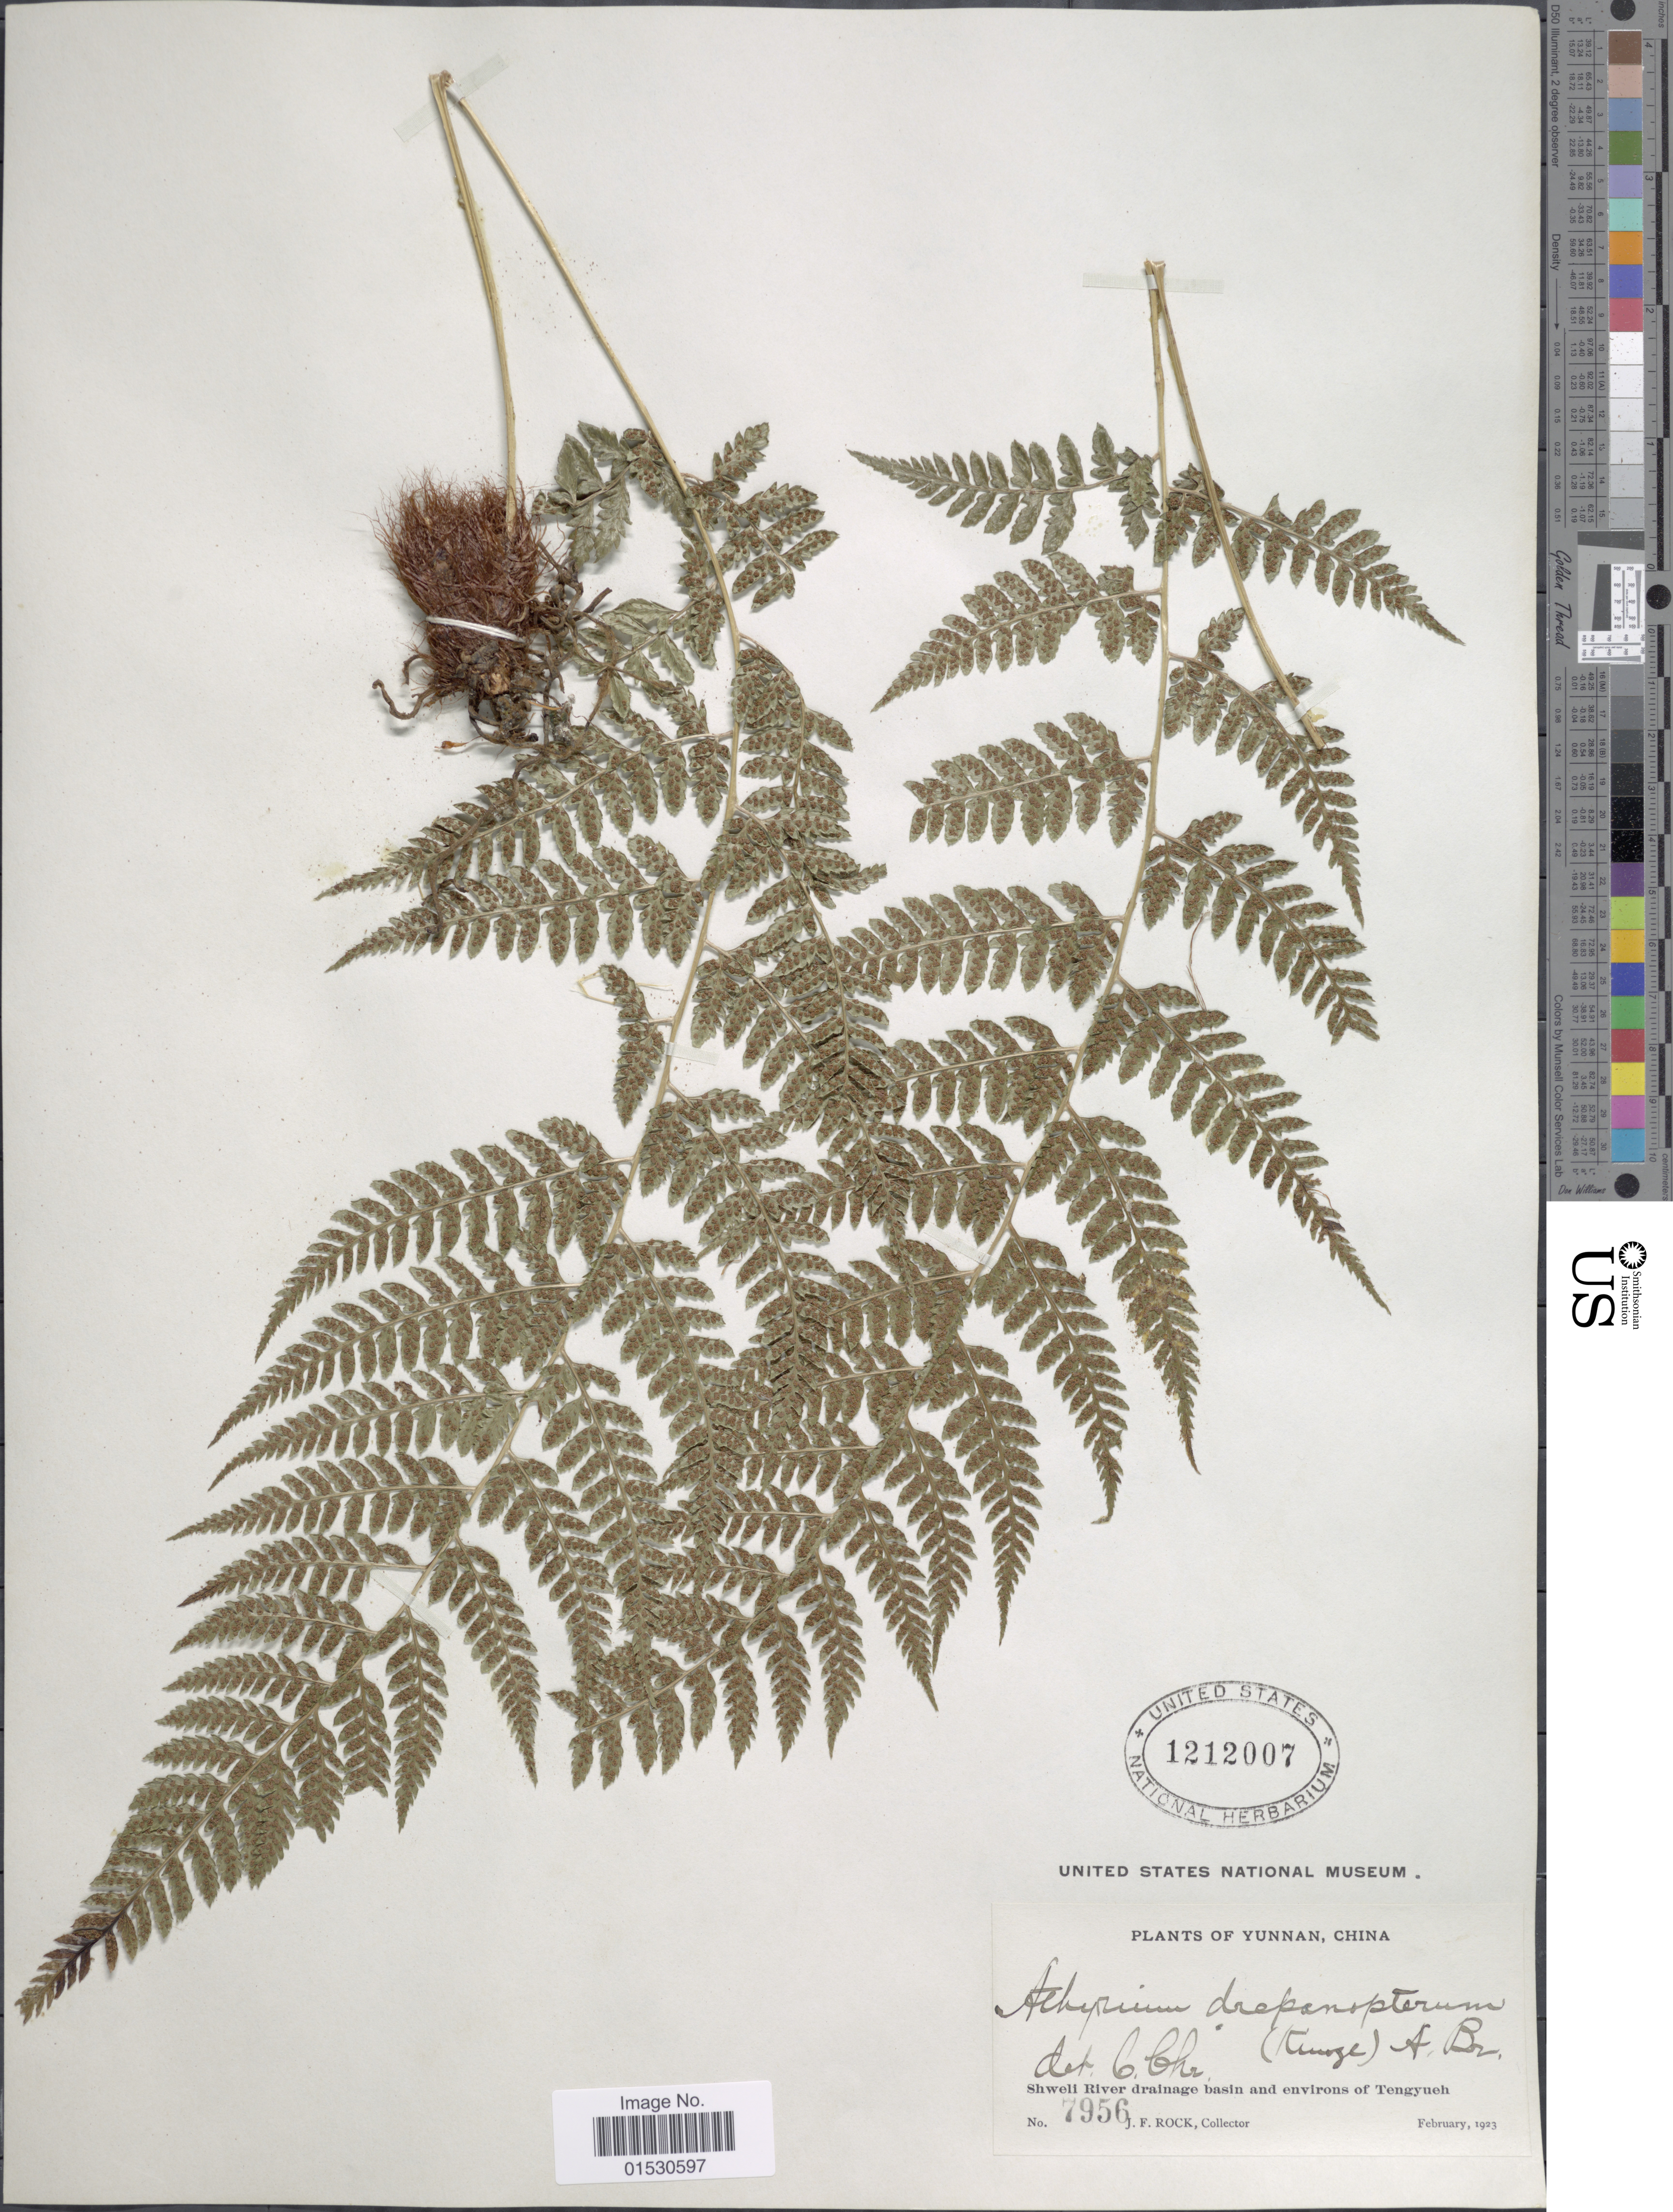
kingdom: Plantae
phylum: Tracheophyta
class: Polypodiopsida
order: Polypodiales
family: Athyriaceae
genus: Athyrium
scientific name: Athyrium drepanopterum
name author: (Kunze) A. Braun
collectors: J. Rock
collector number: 7956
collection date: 1923-02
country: China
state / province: Yunnan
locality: Shweli River drainage basin and environs of Tengyueh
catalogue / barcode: US 1212007